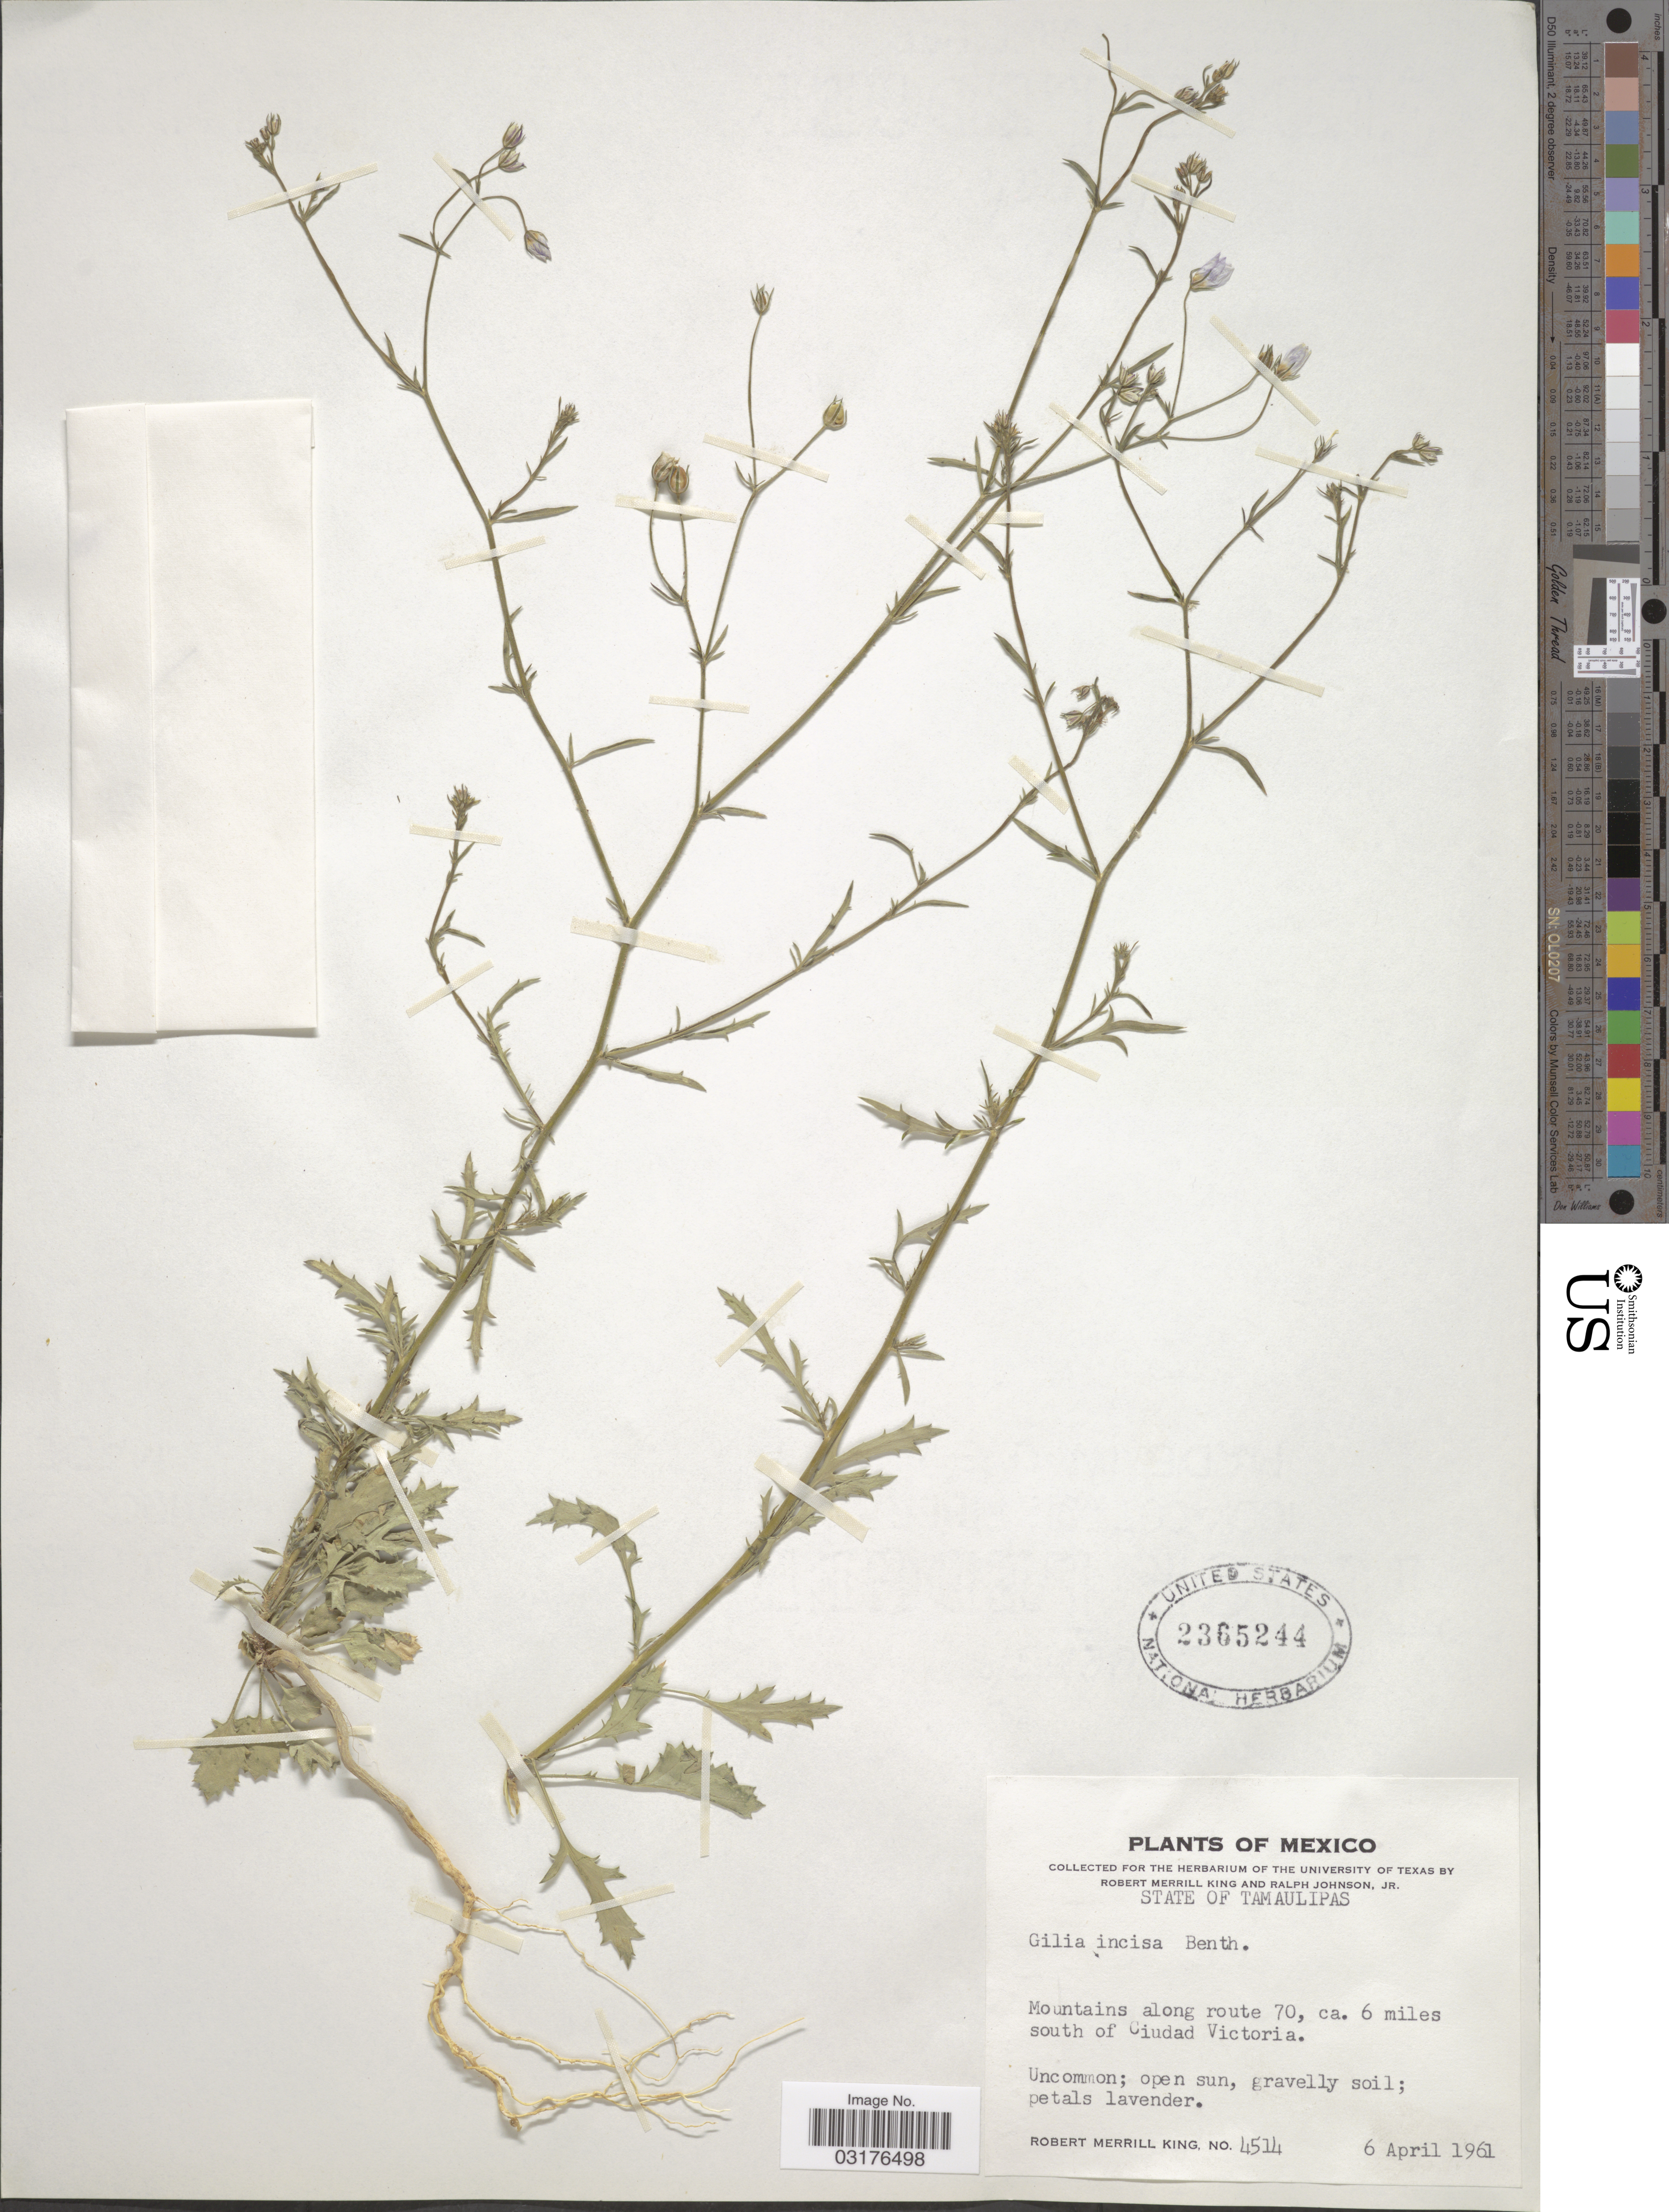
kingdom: Plantae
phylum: Tracheophyta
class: Magnoliopsida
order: Ericales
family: Polemoniaceae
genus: Giliastrum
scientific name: Giliastrum incisum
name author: (Benth.) J.M. Porter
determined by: Strong, Mark T., (BOT), Smithsonian Institution - National Museum of Natural History (UNITED STATES)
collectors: R. M. King & R. Johnson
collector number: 4514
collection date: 1961-04-06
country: Mexico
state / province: Tamaulipas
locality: Mountains along route 70, ca. 6 miles south of Ciudad Victoria.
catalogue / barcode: US 2365244